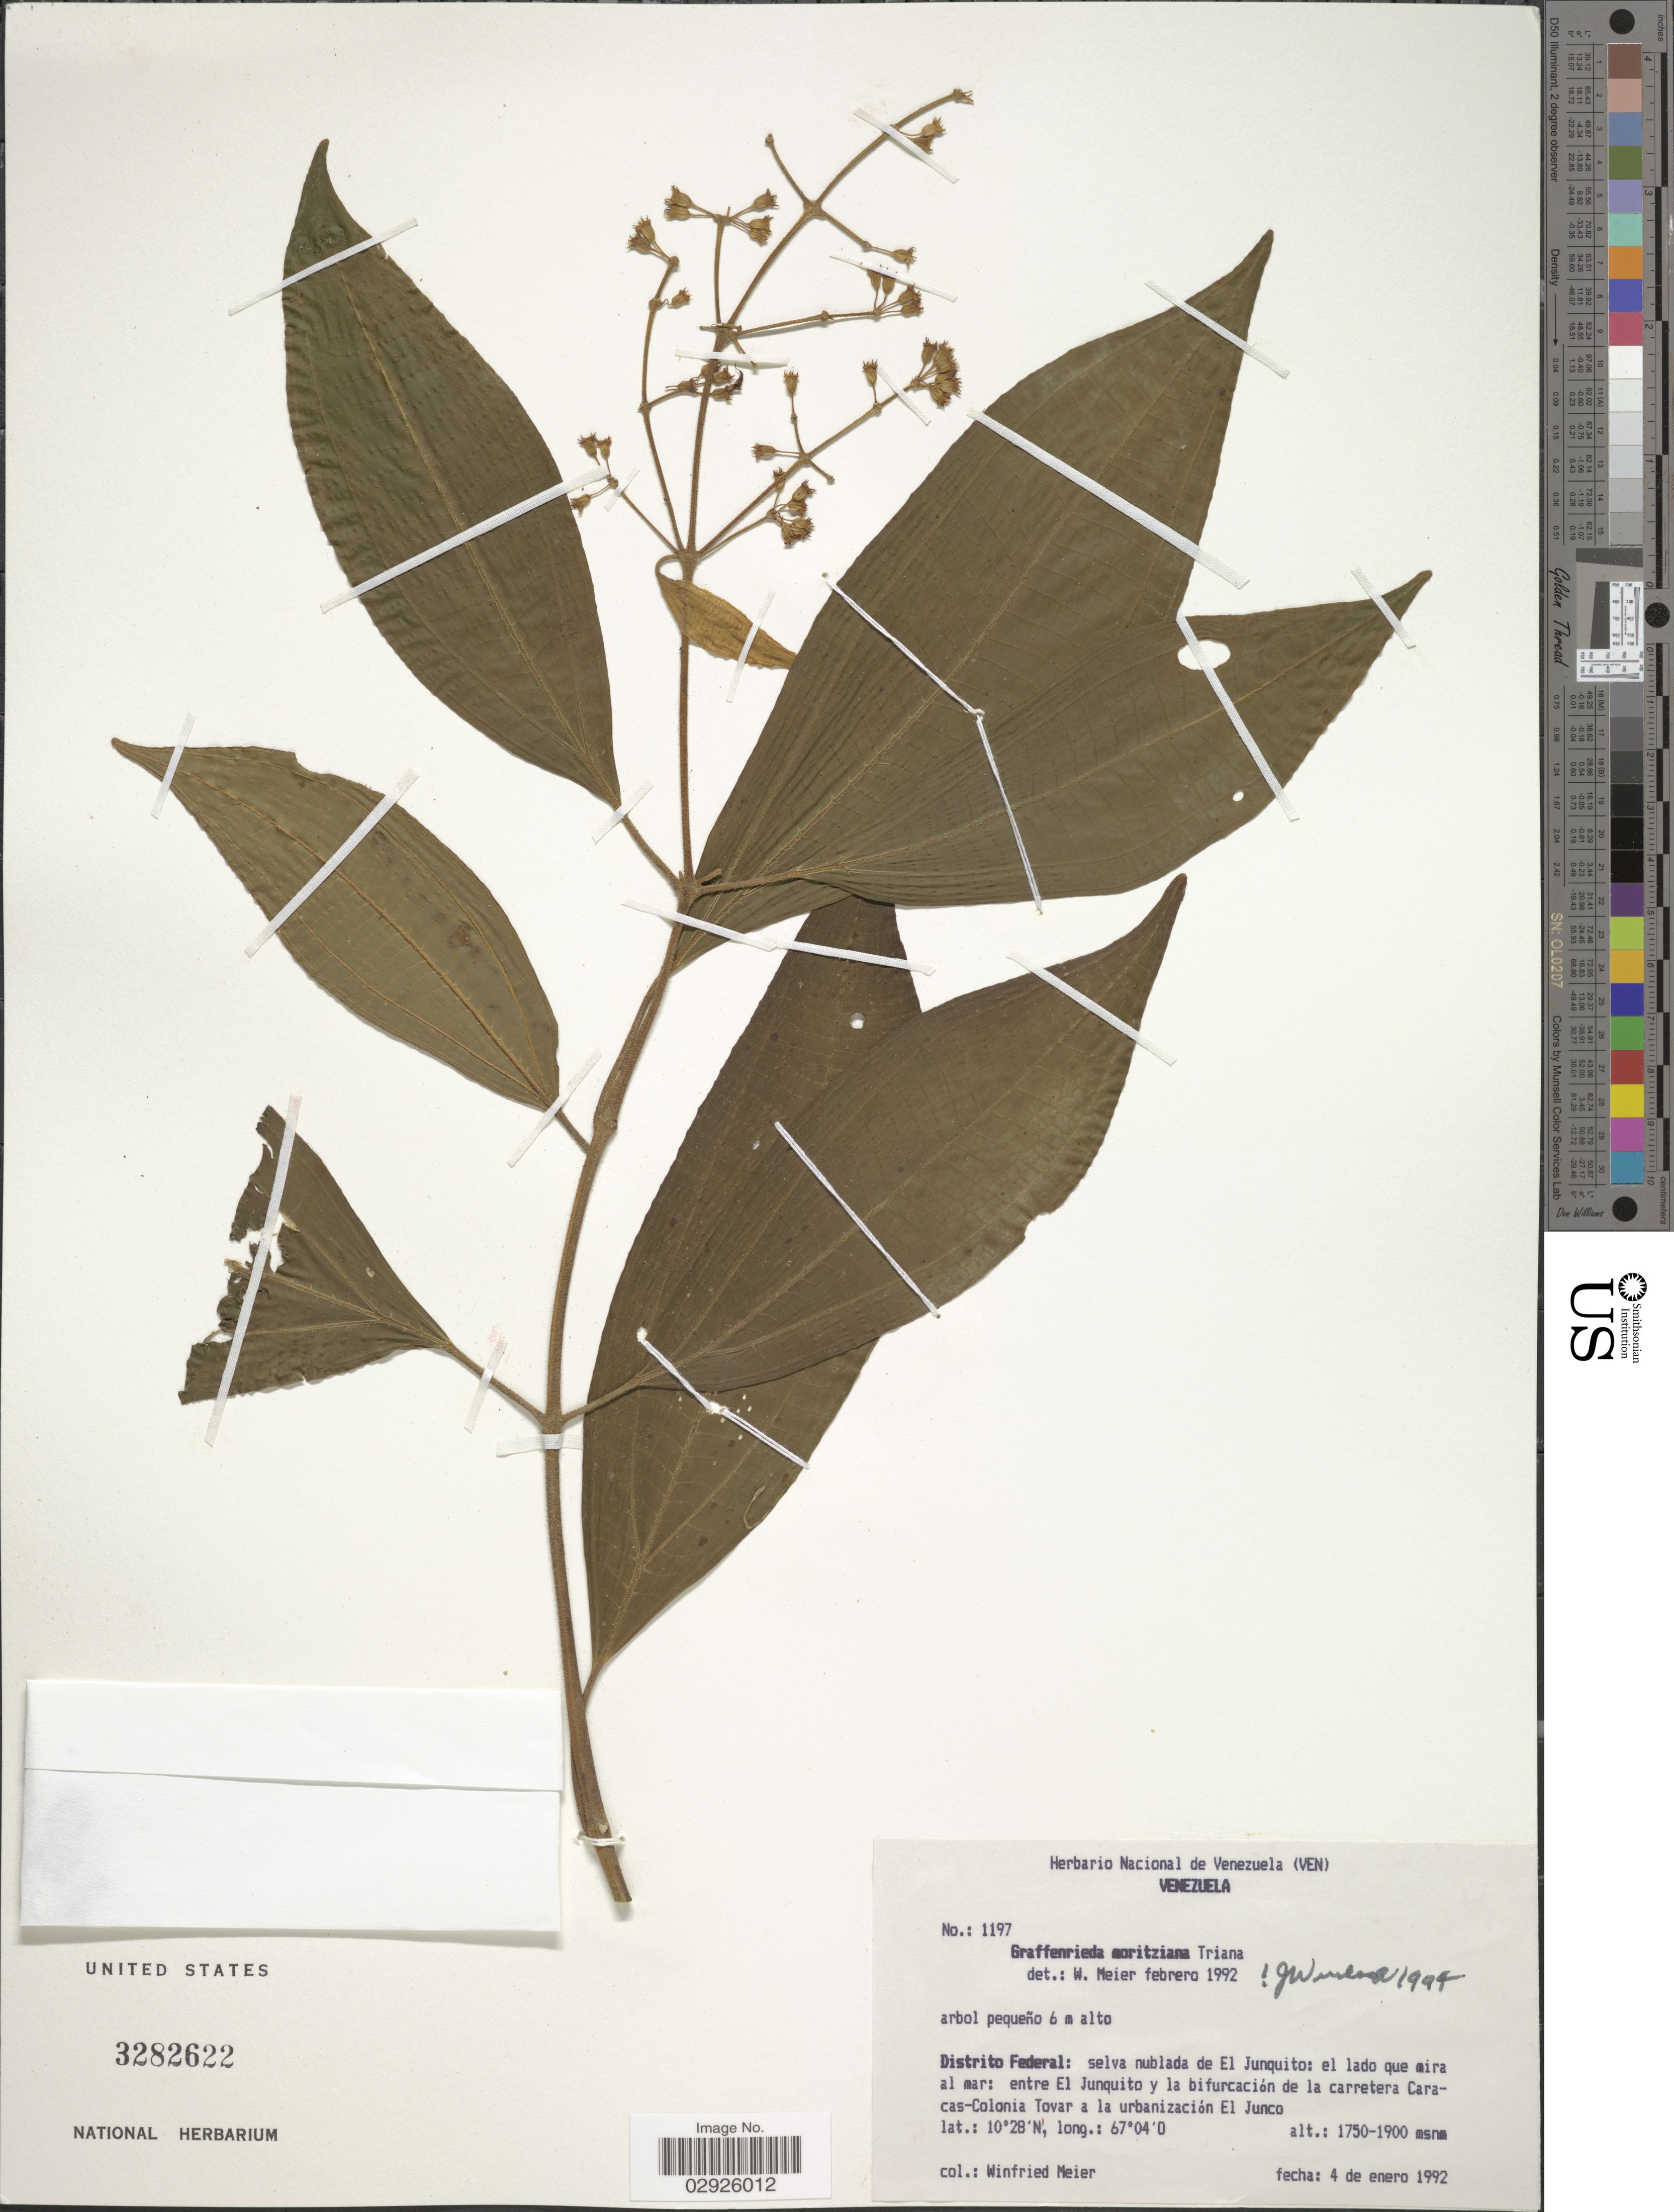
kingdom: Plantae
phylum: Tracheophyta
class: Magnoliopsida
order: Myrtales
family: Melastomataceae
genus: Graffenrieda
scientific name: Graffenrieda moritziana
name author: Triana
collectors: W. Meier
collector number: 1197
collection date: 1992-01-04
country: Venezuela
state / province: Distrito Federal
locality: Distrito Federal: selva nublada de El Junquito: el lado que mira al mar: entre El Junquito y la bifurcación de la carretera Caracas-Colonia Tovar a la urbanización El Junco.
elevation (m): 1750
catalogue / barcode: US 3282622